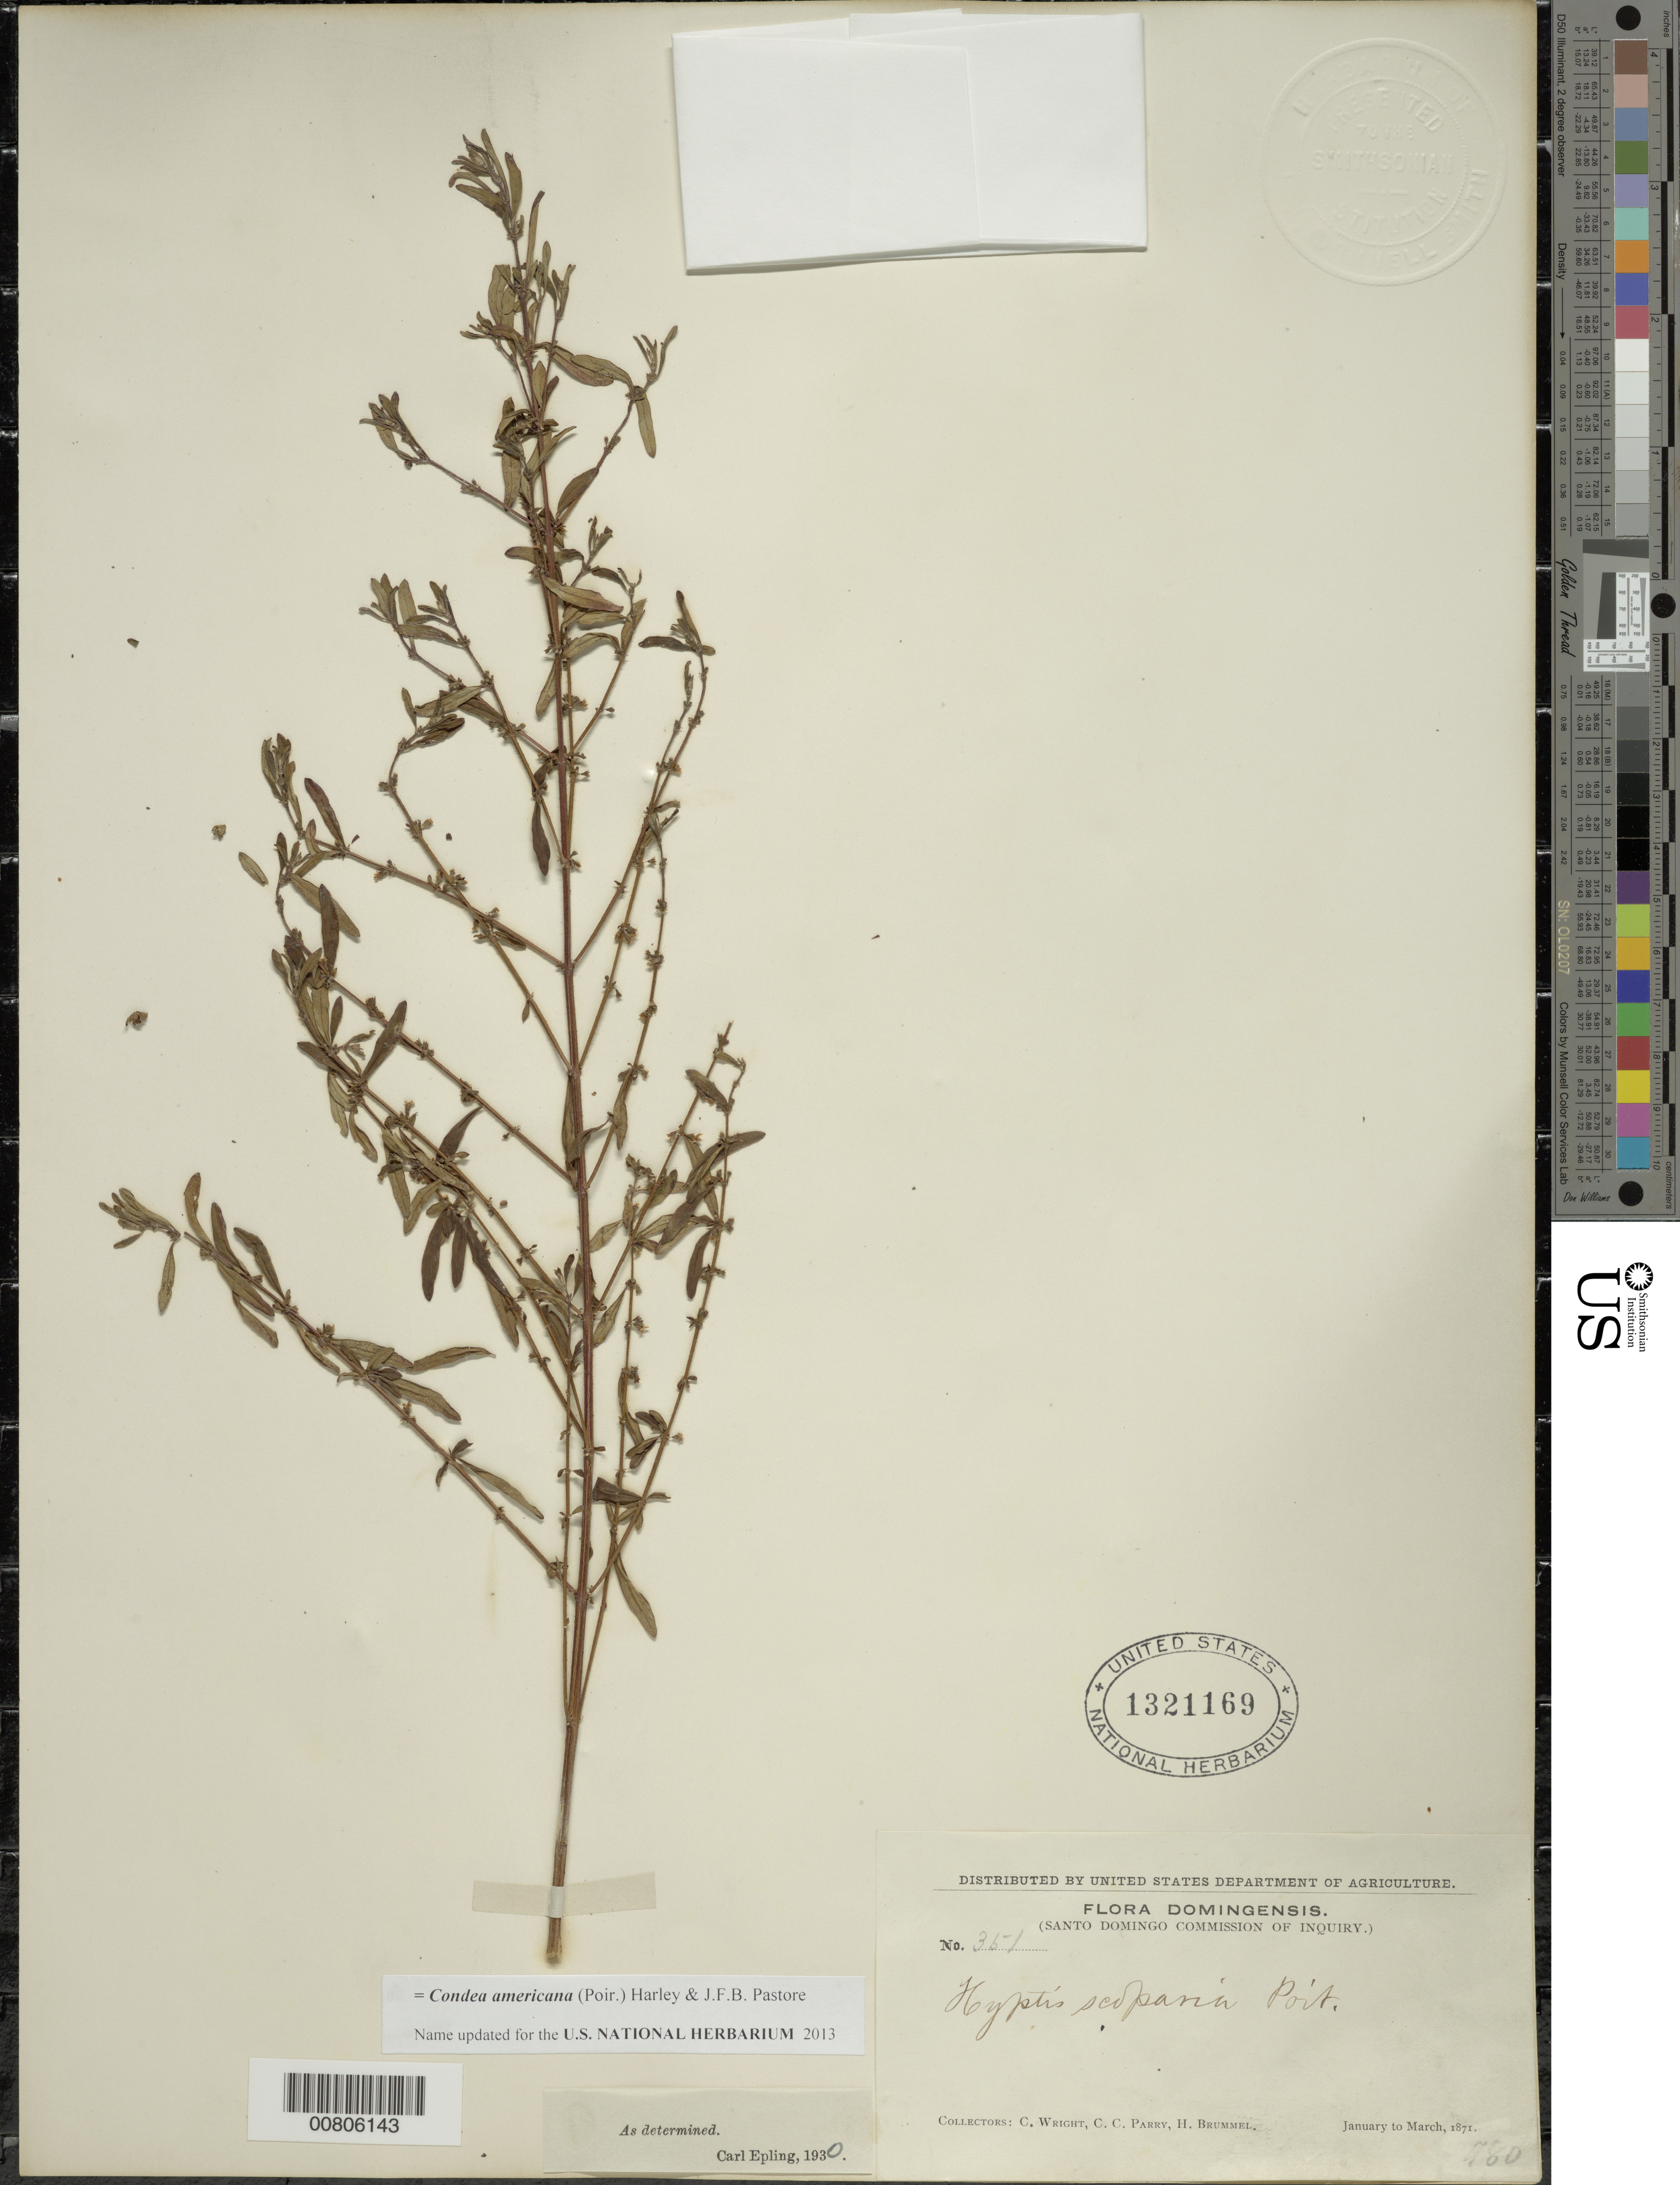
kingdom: Plantae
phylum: Tracheophyta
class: Magnoliopsida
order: Lamiales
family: Lamiaceae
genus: Condea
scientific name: Condea americana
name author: (Poir.) Harley & J.F.B. Pastore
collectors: C. Wright, C. C. Parry & H. Brummel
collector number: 351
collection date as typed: Jan 1871 to -- Mar 1871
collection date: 1871-01/1871-03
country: Dominican Republic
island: Hispaniola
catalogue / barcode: US 1321169